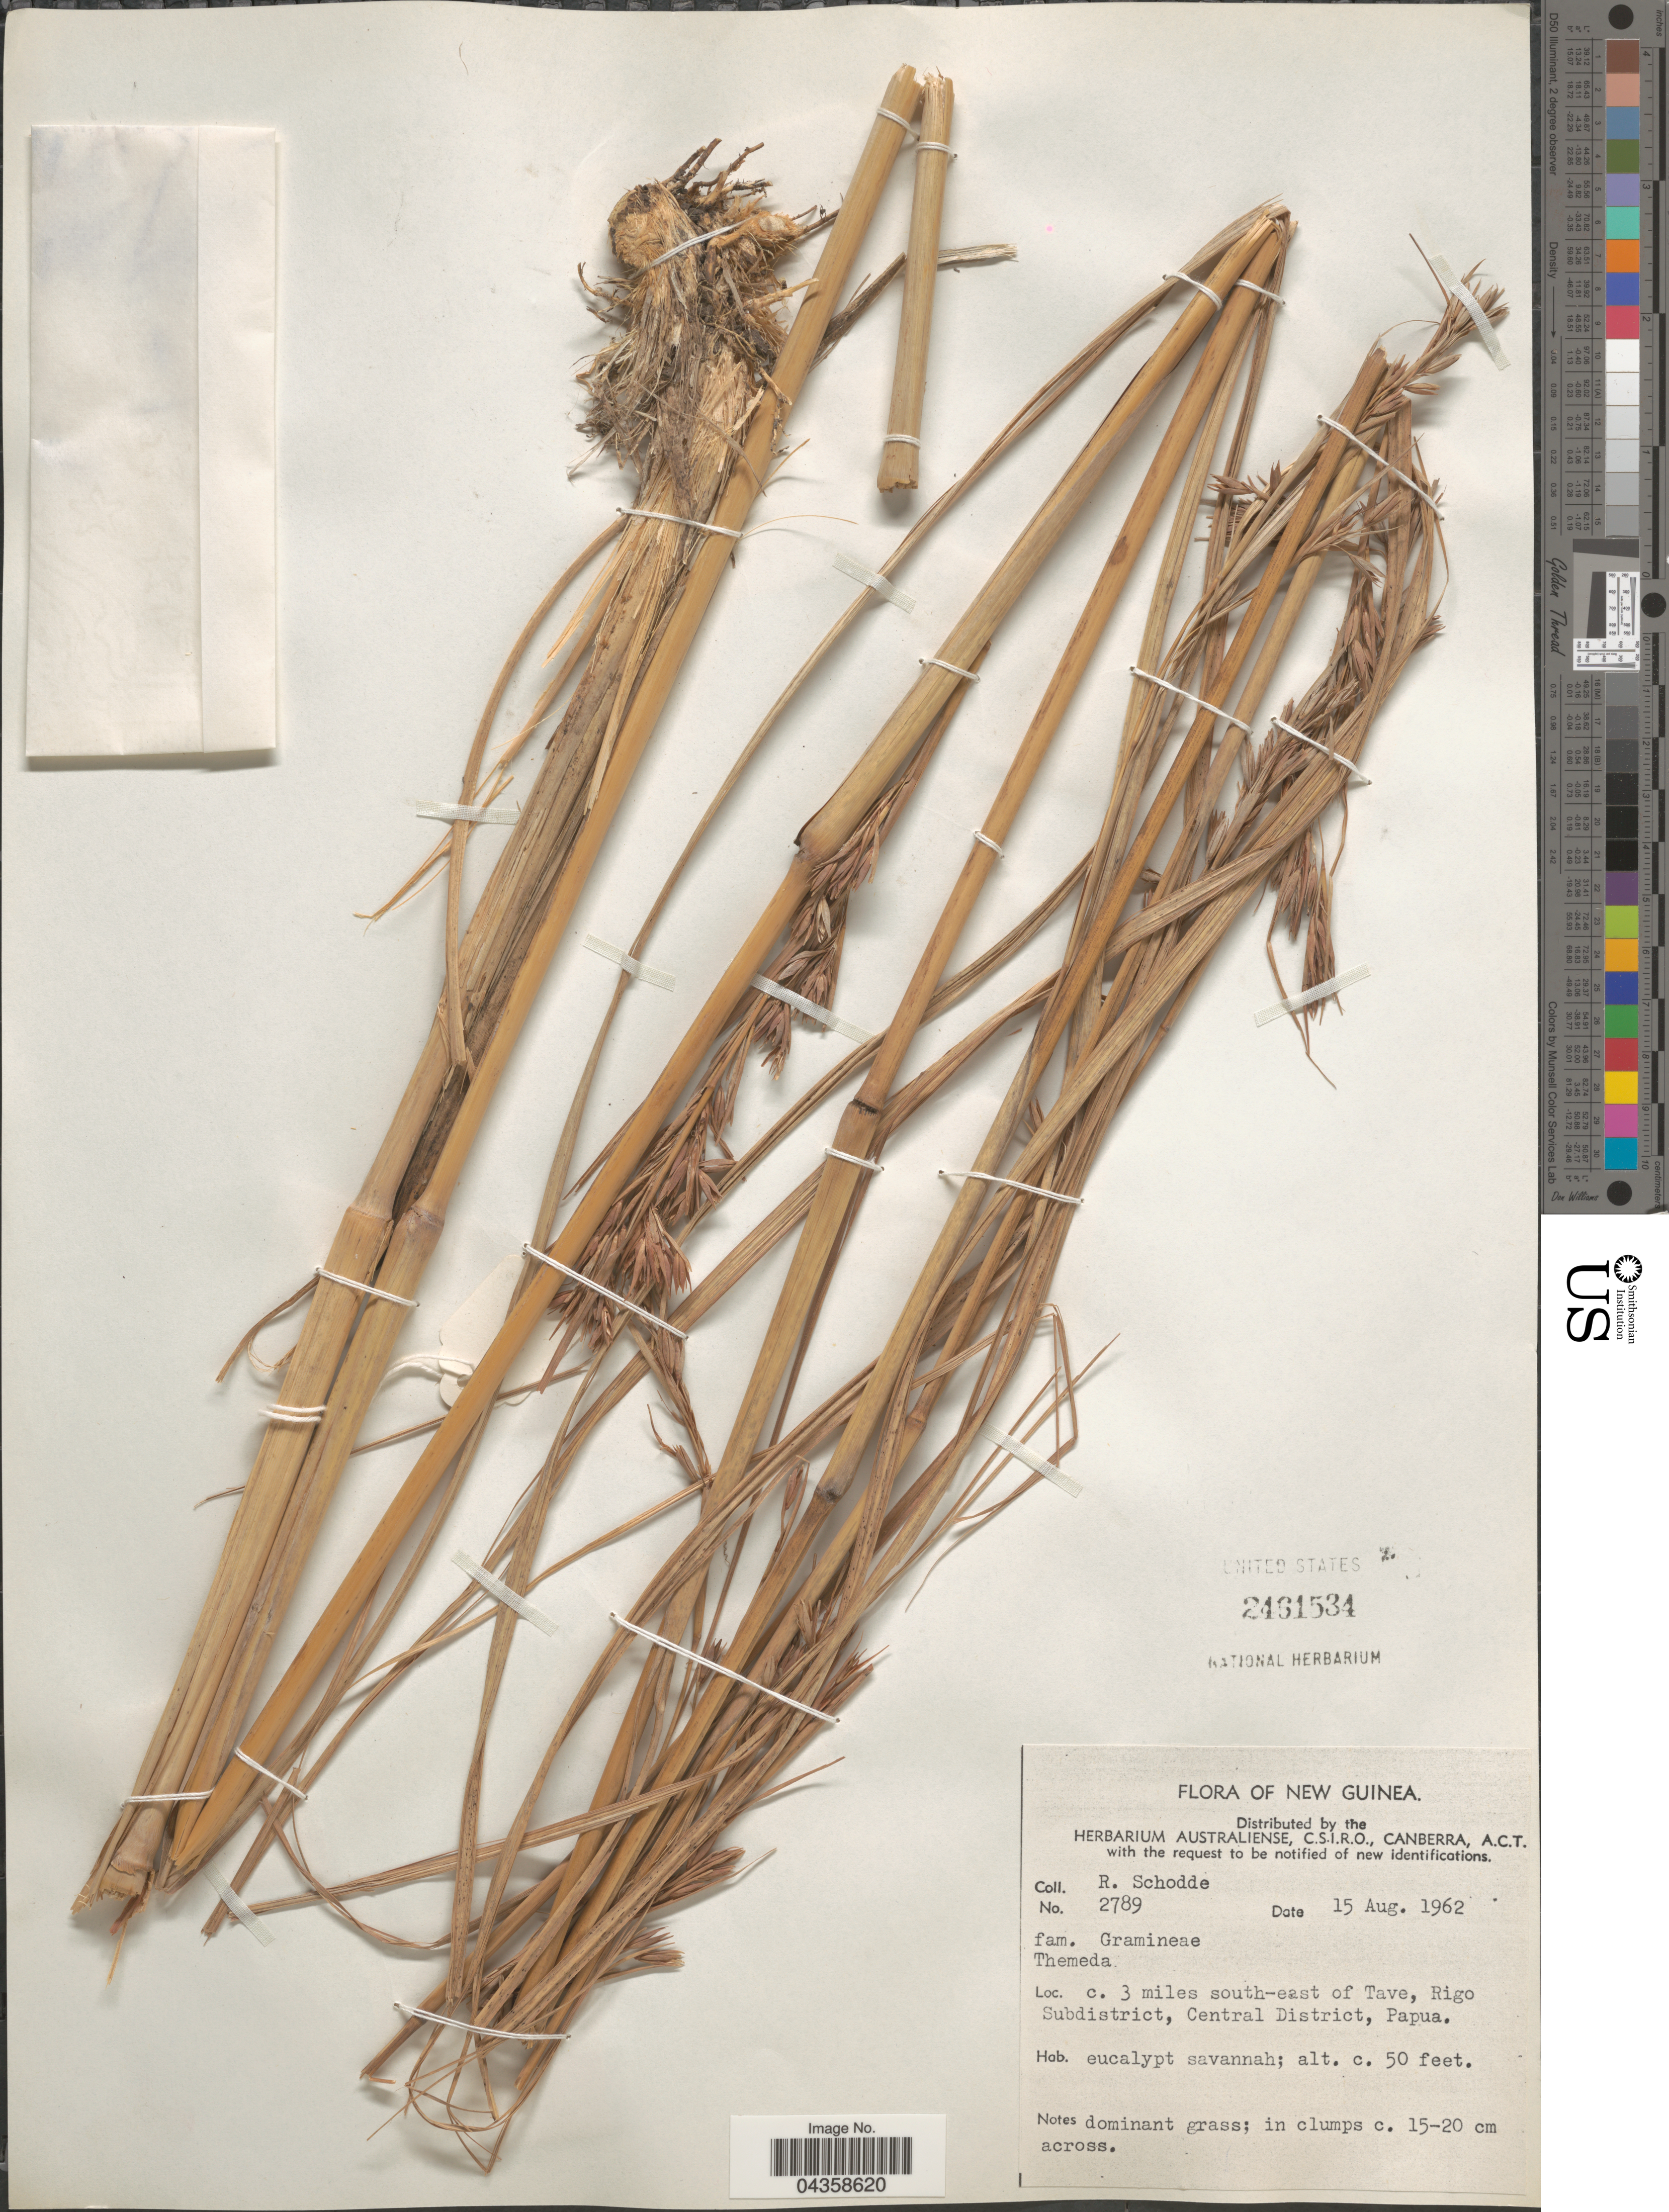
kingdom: Plantae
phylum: Tracheophyta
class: Liliopsida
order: Poales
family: Poaceae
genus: Themeda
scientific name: Themeda sp.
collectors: R. Schodde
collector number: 2789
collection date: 1962-08-15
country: Papua New Guinea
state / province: Central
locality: New Guinea. C. 3 miles south-east of Tave, Rigo Subdistrict, Central District, Papua.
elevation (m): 15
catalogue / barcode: US 2461534